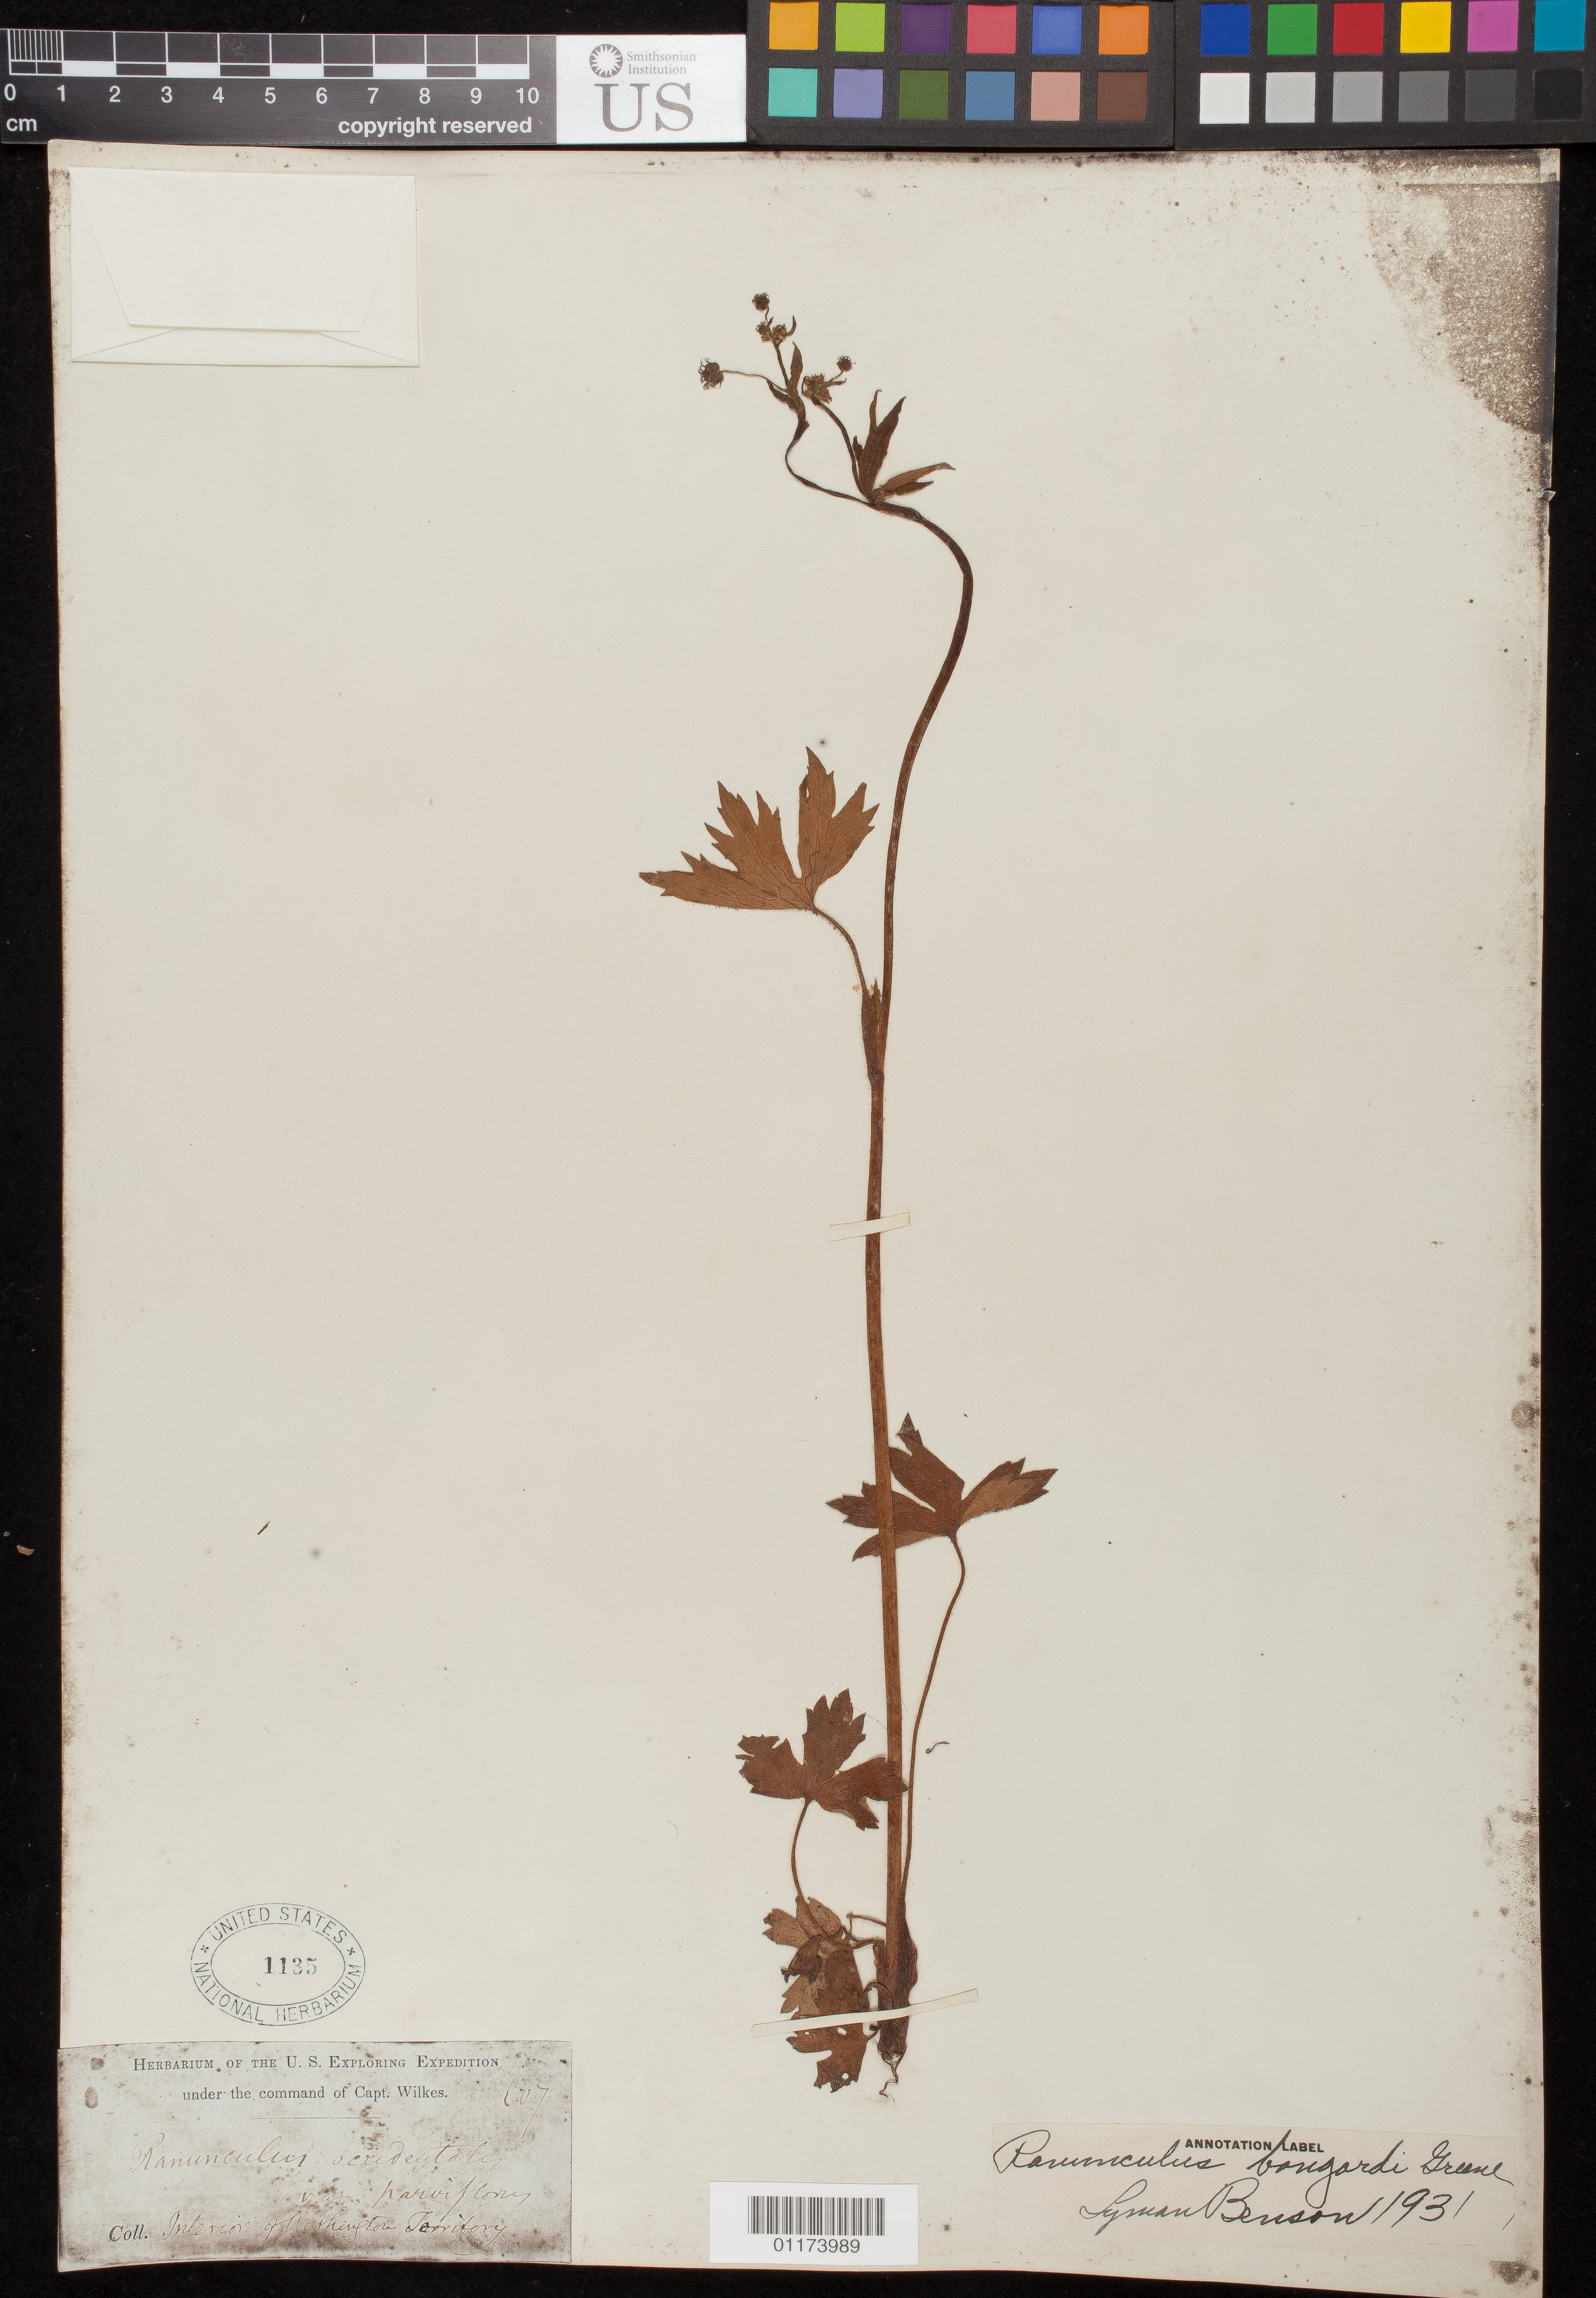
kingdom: Plantae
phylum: Tracheophyta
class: Magnoliopsida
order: Ranunculales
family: Ranunculaceae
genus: Ranunculus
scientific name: Ranunculus bongardii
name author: Greene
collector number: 607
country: United States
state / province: Washington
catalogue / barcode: US 1135